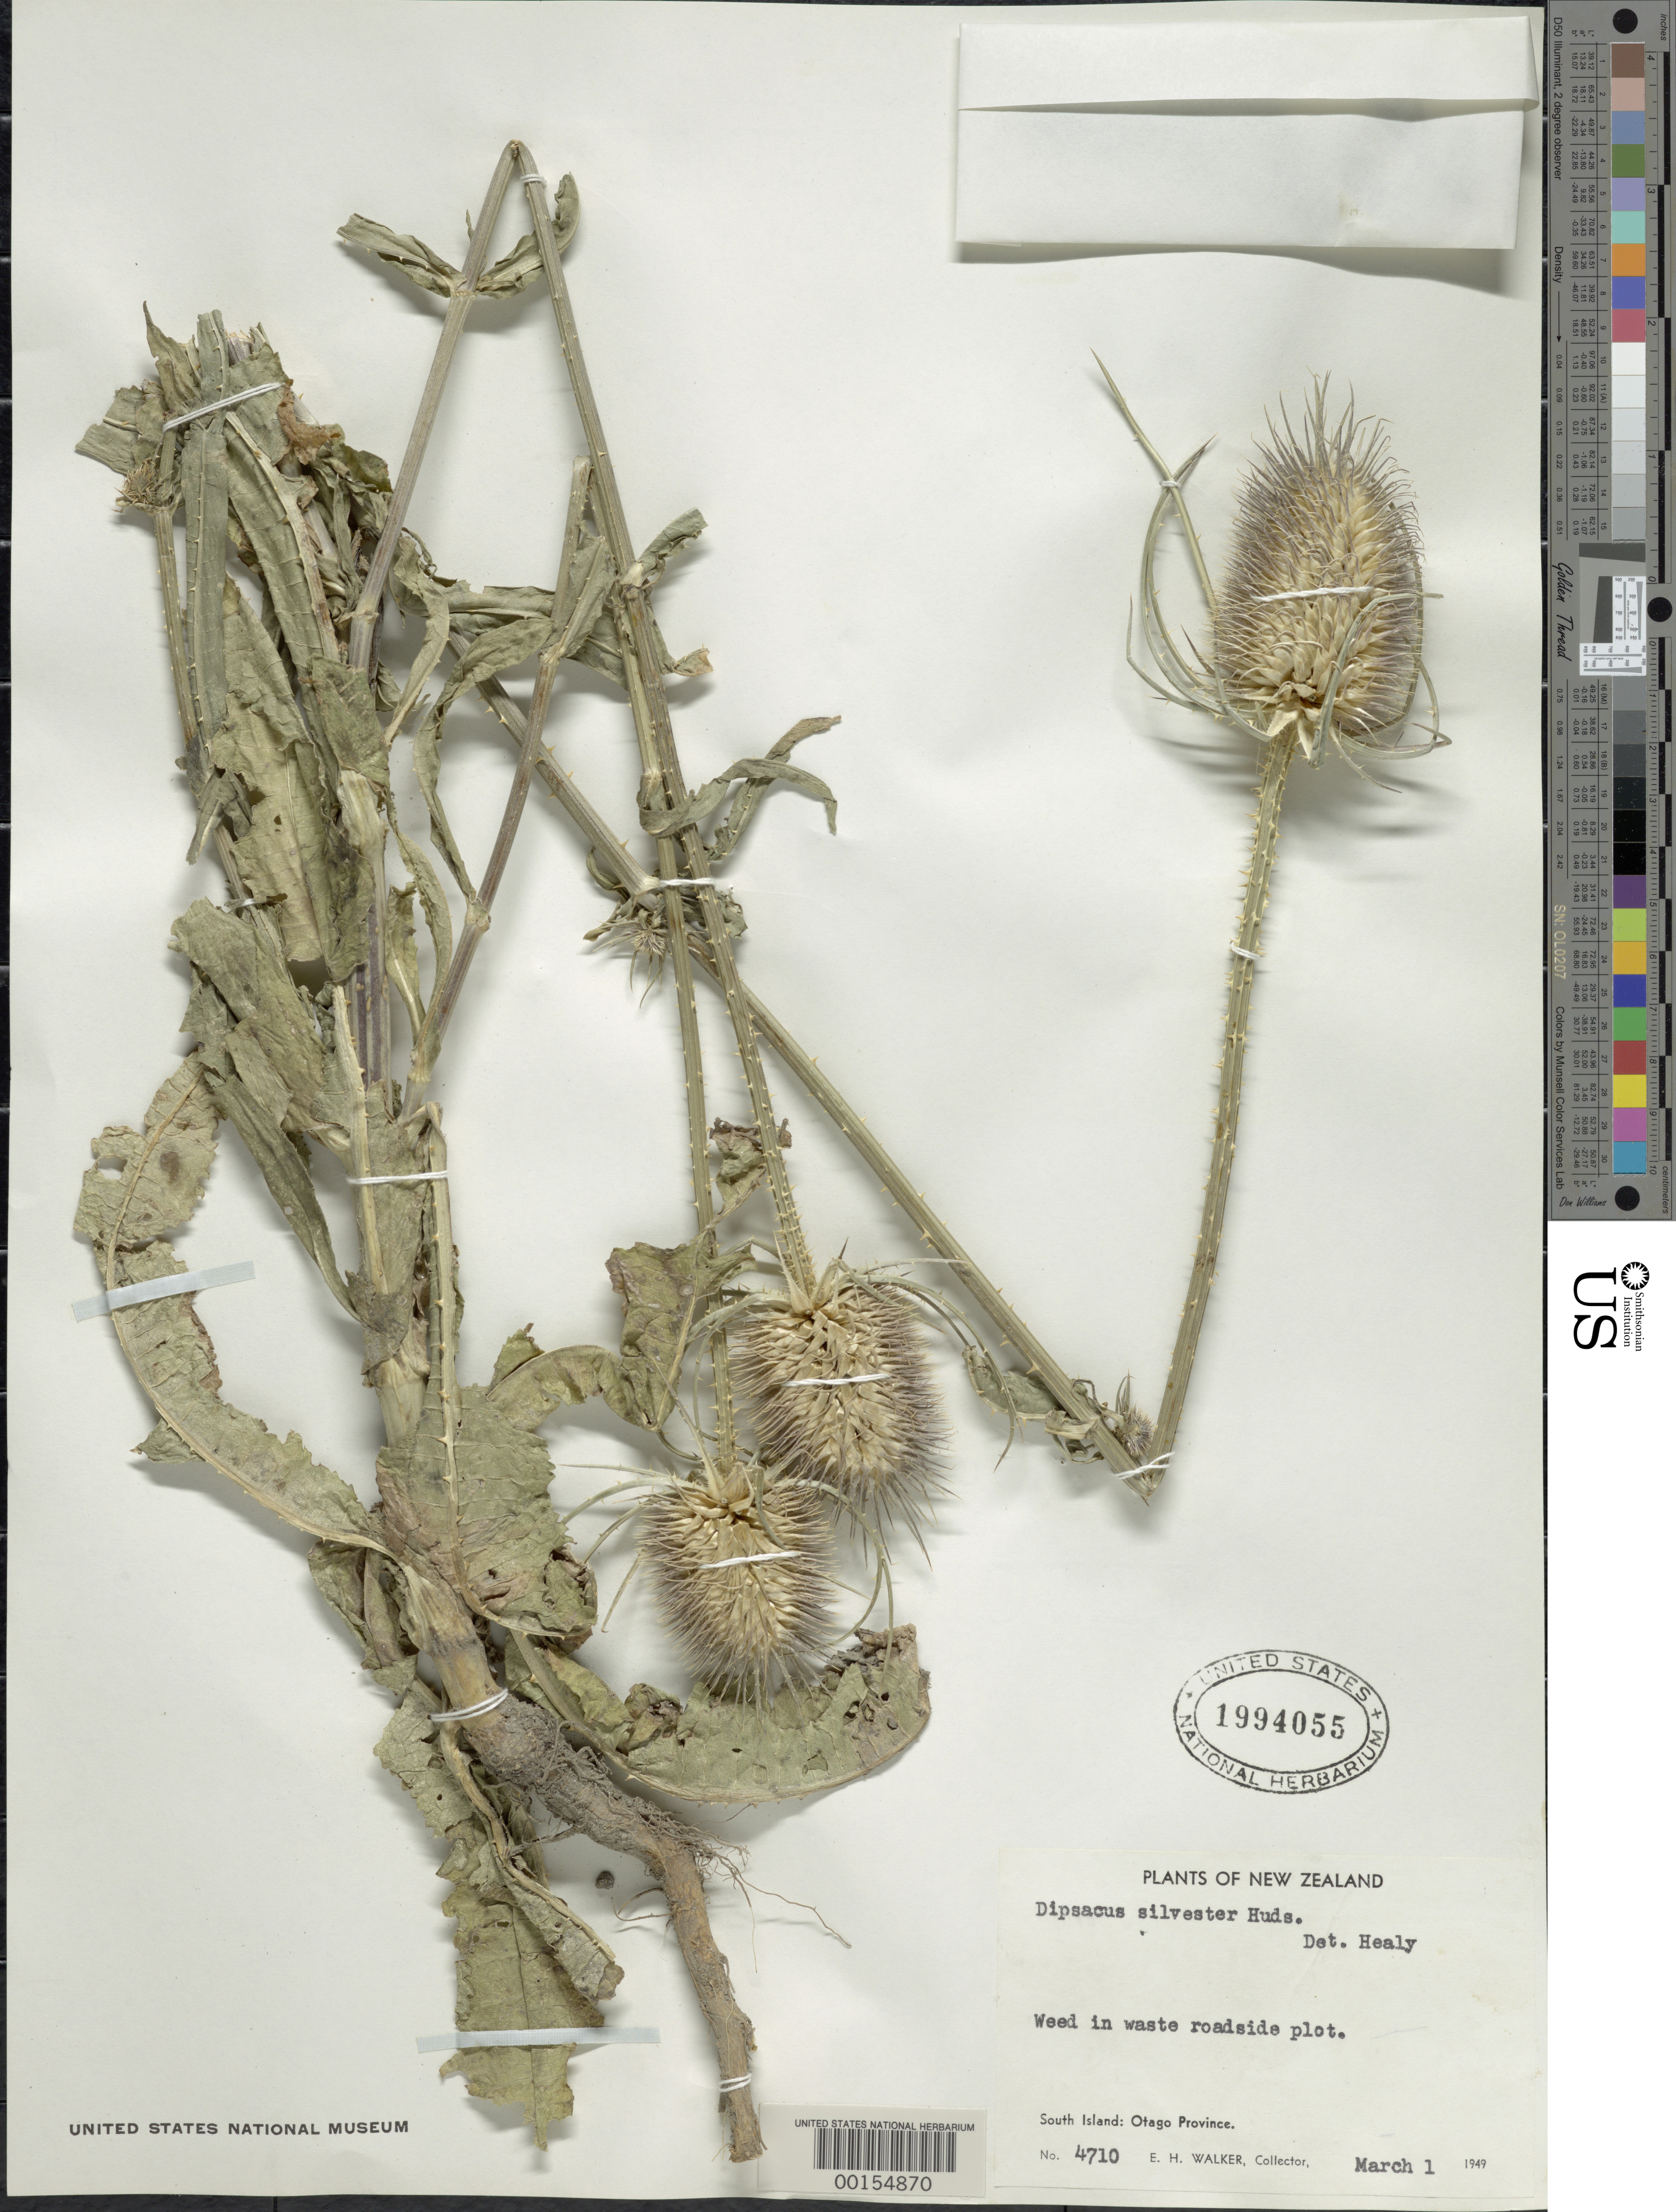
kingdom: Plantae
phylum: Tracheophyta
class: Magnoliopsida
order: Dipsacales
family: Caprifoliaceae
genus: Dipsacus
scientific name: Dipsacus sylvestris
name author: Huds.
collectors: E. H. Walker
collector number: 4710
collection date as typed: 01 Mar 1949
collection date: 1949-03-01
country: New Zealand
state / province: Otago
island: South Island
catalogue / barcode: US 1994055